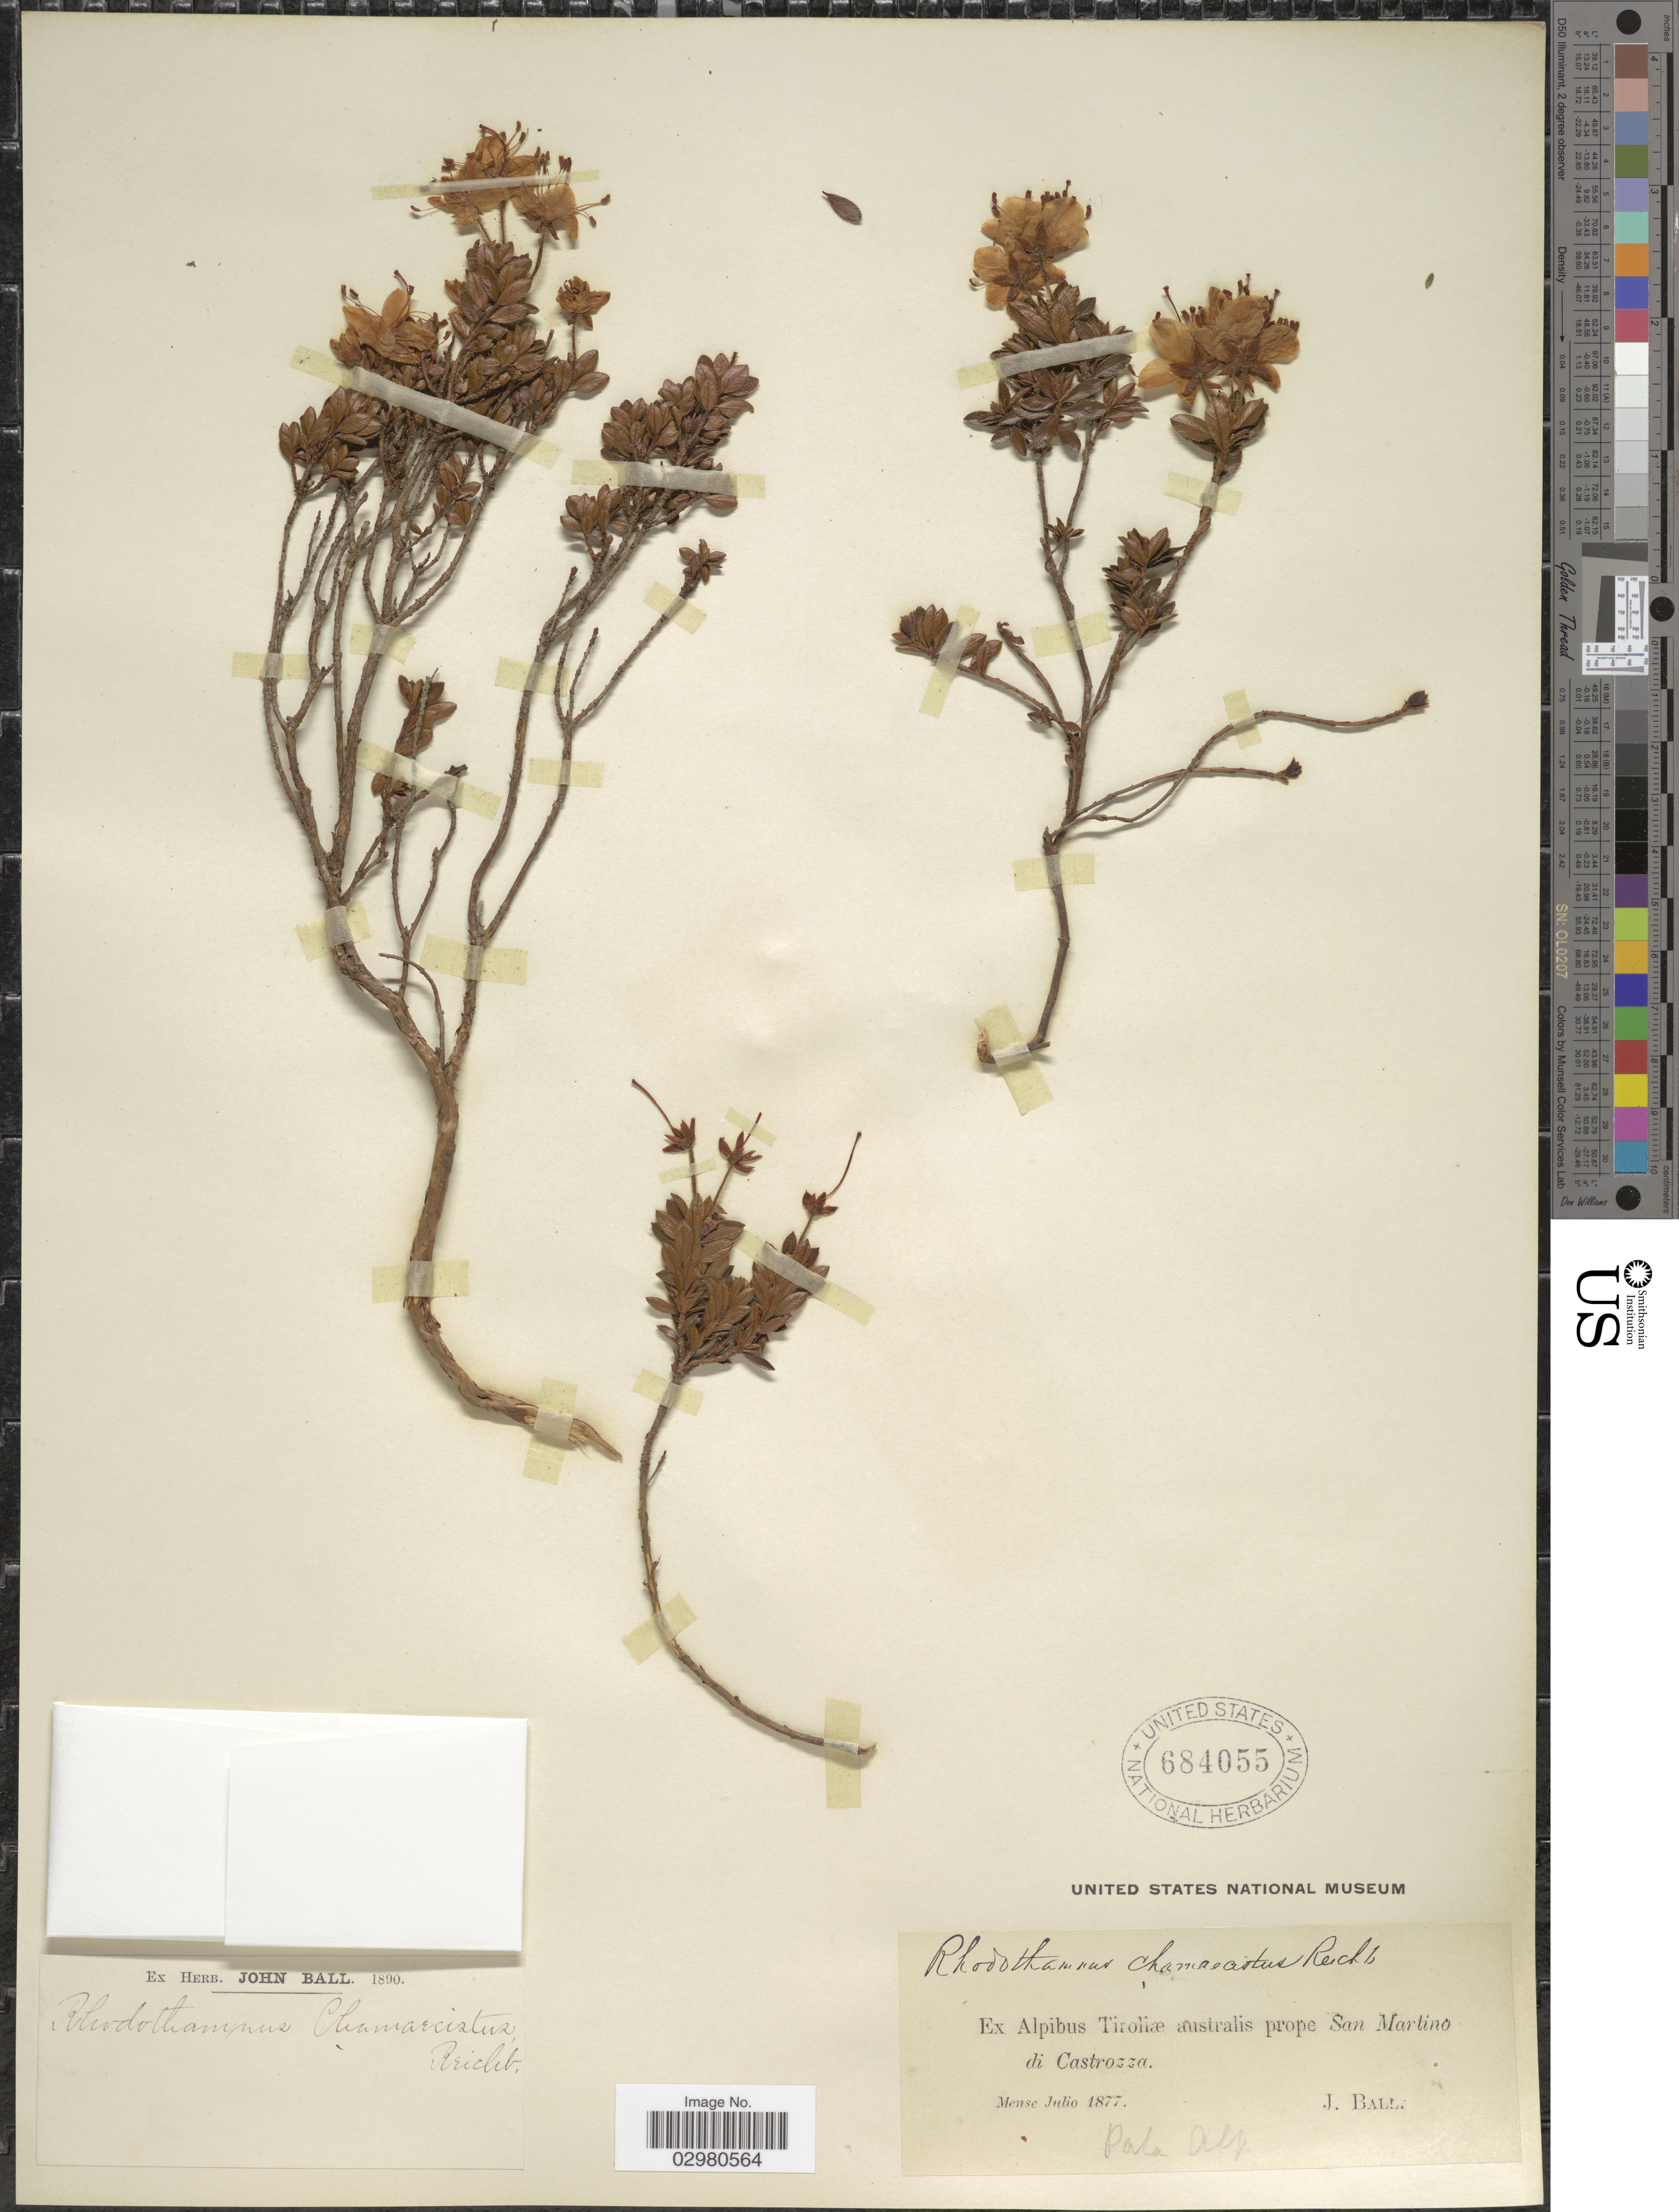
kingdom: Plantae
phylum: Tracheophyta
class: Magnoliopsida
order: Ericales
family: Ericaceae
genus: Rhodothamnus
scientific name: Rhodothamnus chamaecistus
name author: (L.) Rchb.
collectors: J. Ball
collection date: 1877-07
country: Italy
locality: Ex Alpibus Tiroliæ australis prope San Martino di Castrozza. Pala Alp.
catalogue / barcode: US 684055